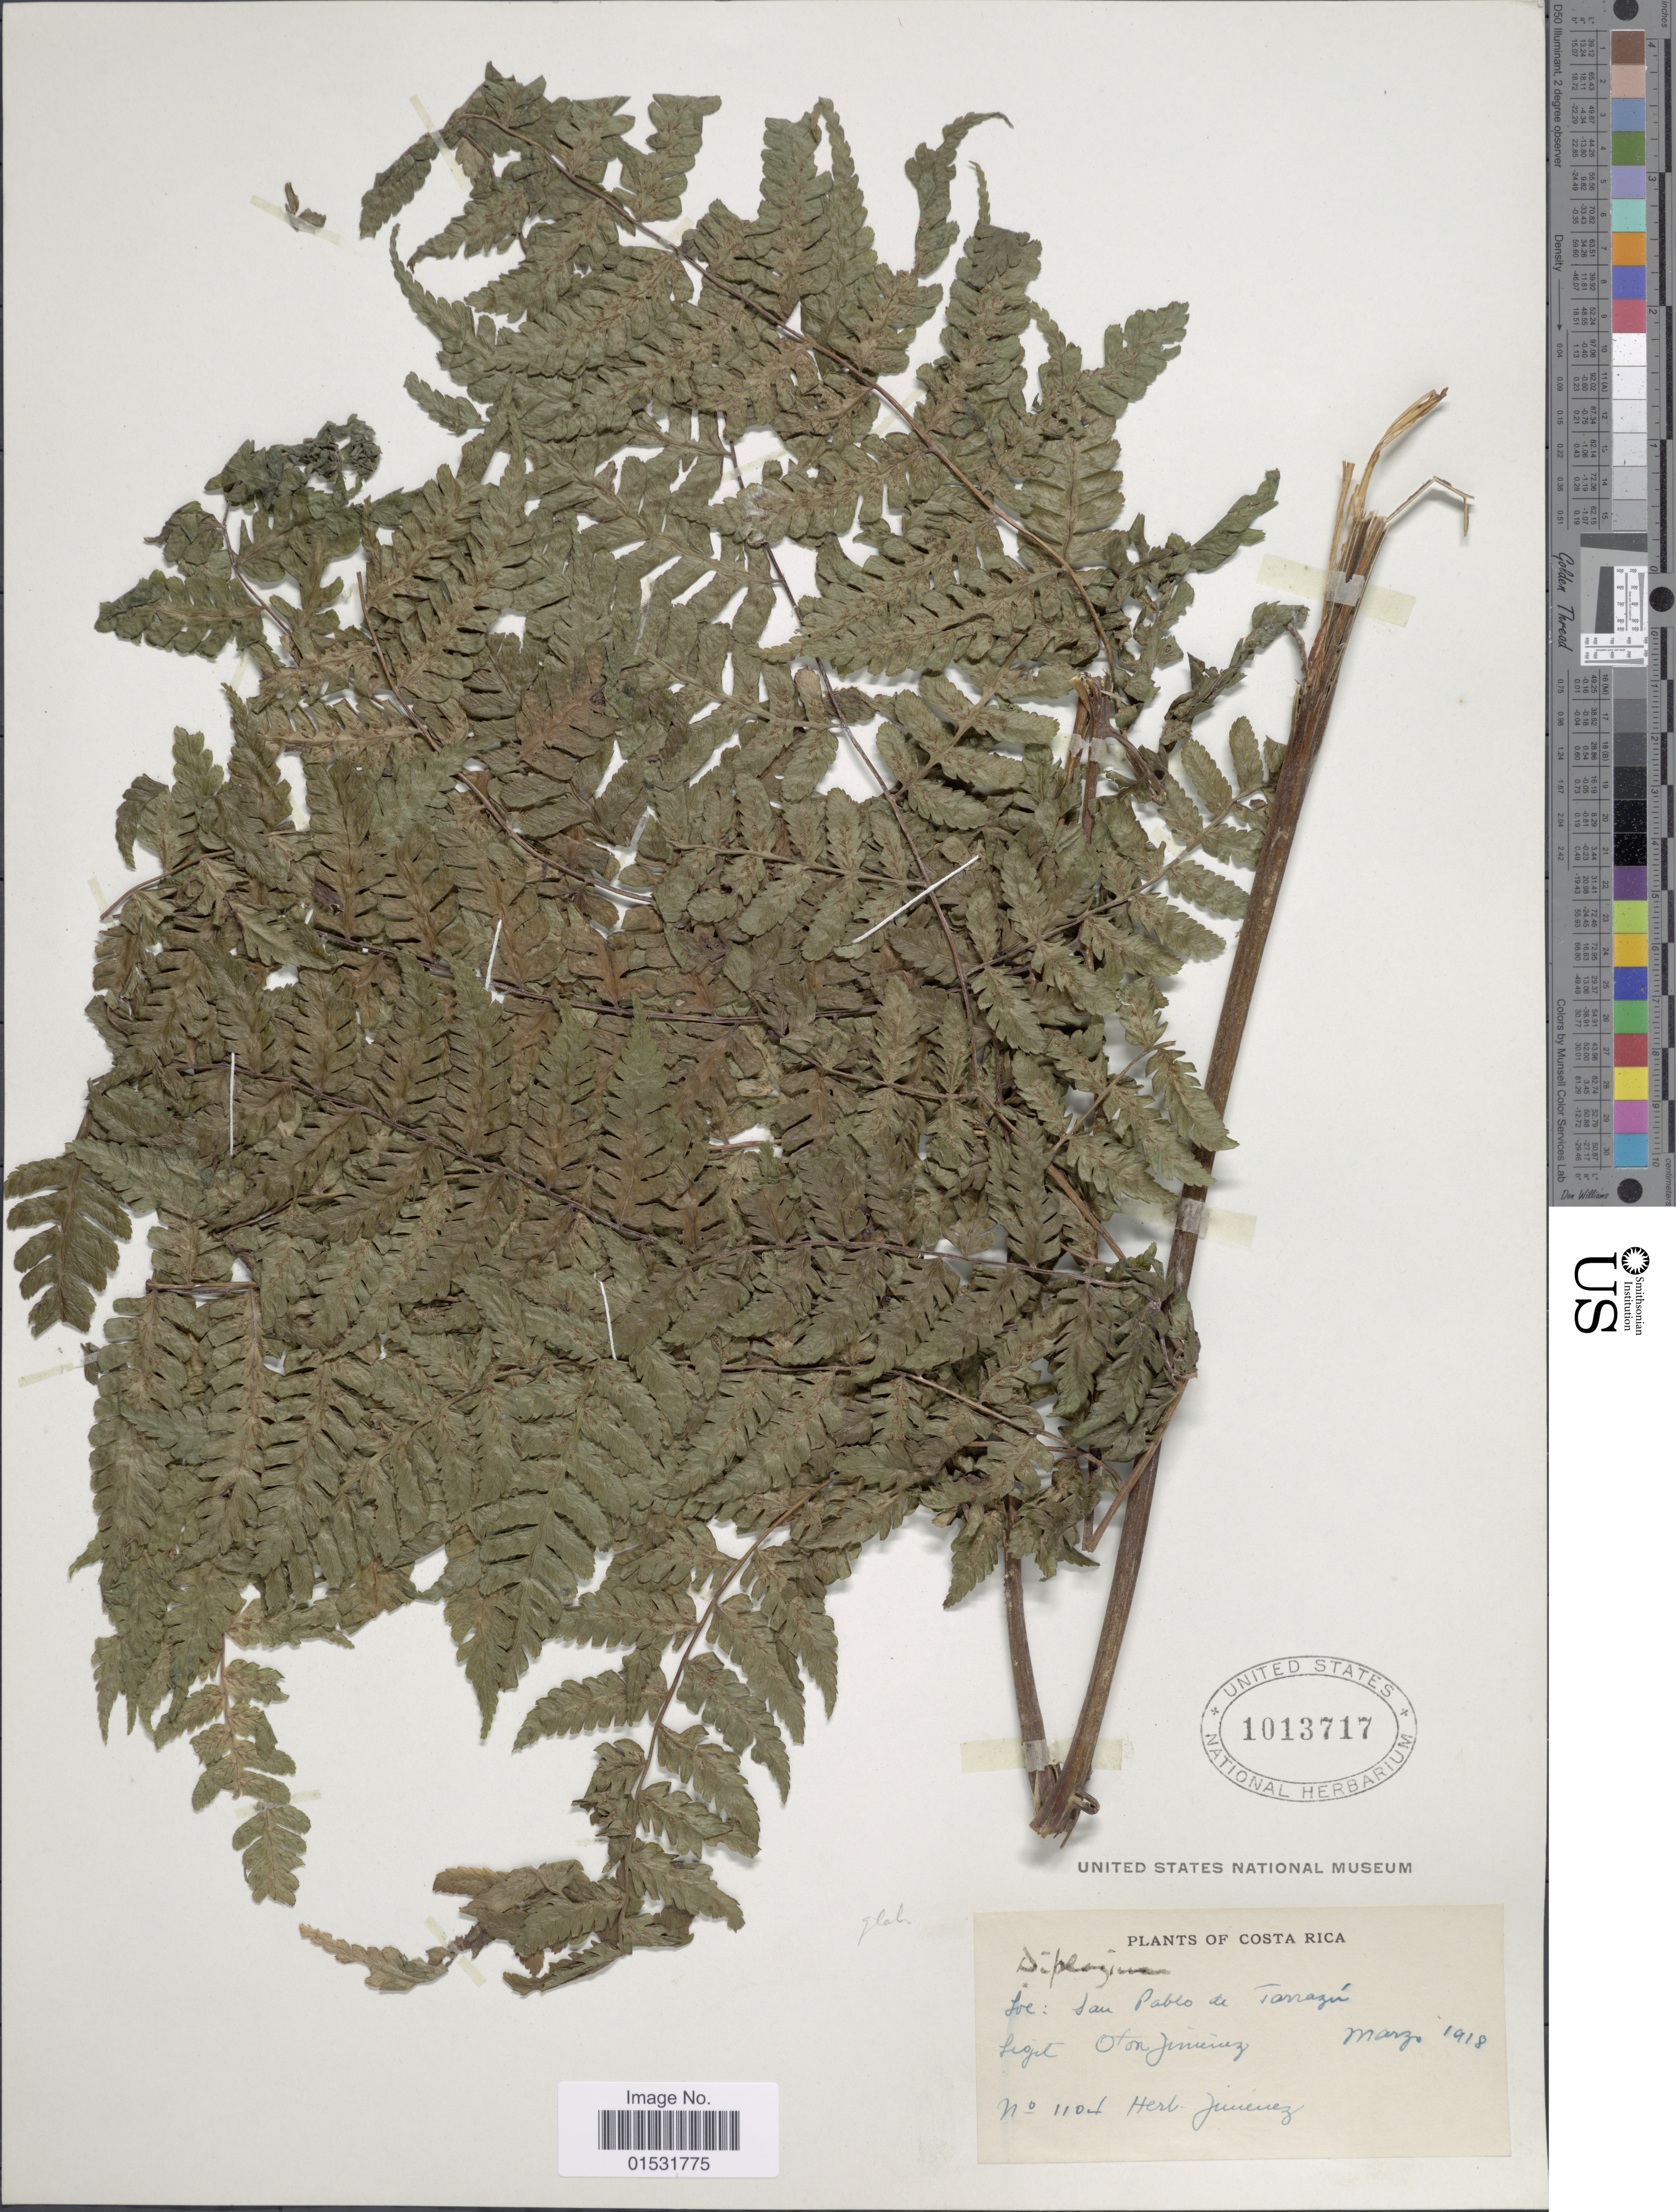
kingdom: Plantae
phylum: Tracheophyta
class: Polypodiopsida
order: Polypodiales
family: Athyriaceae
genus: Diplazium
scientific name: Diplazium hians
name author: Kunze ex Klotzsch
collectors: O. Jimenez L.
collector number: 1104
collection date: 1918-03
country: Costa Rica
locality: San Pablo de Tarrazu.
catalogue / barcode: US 1013717